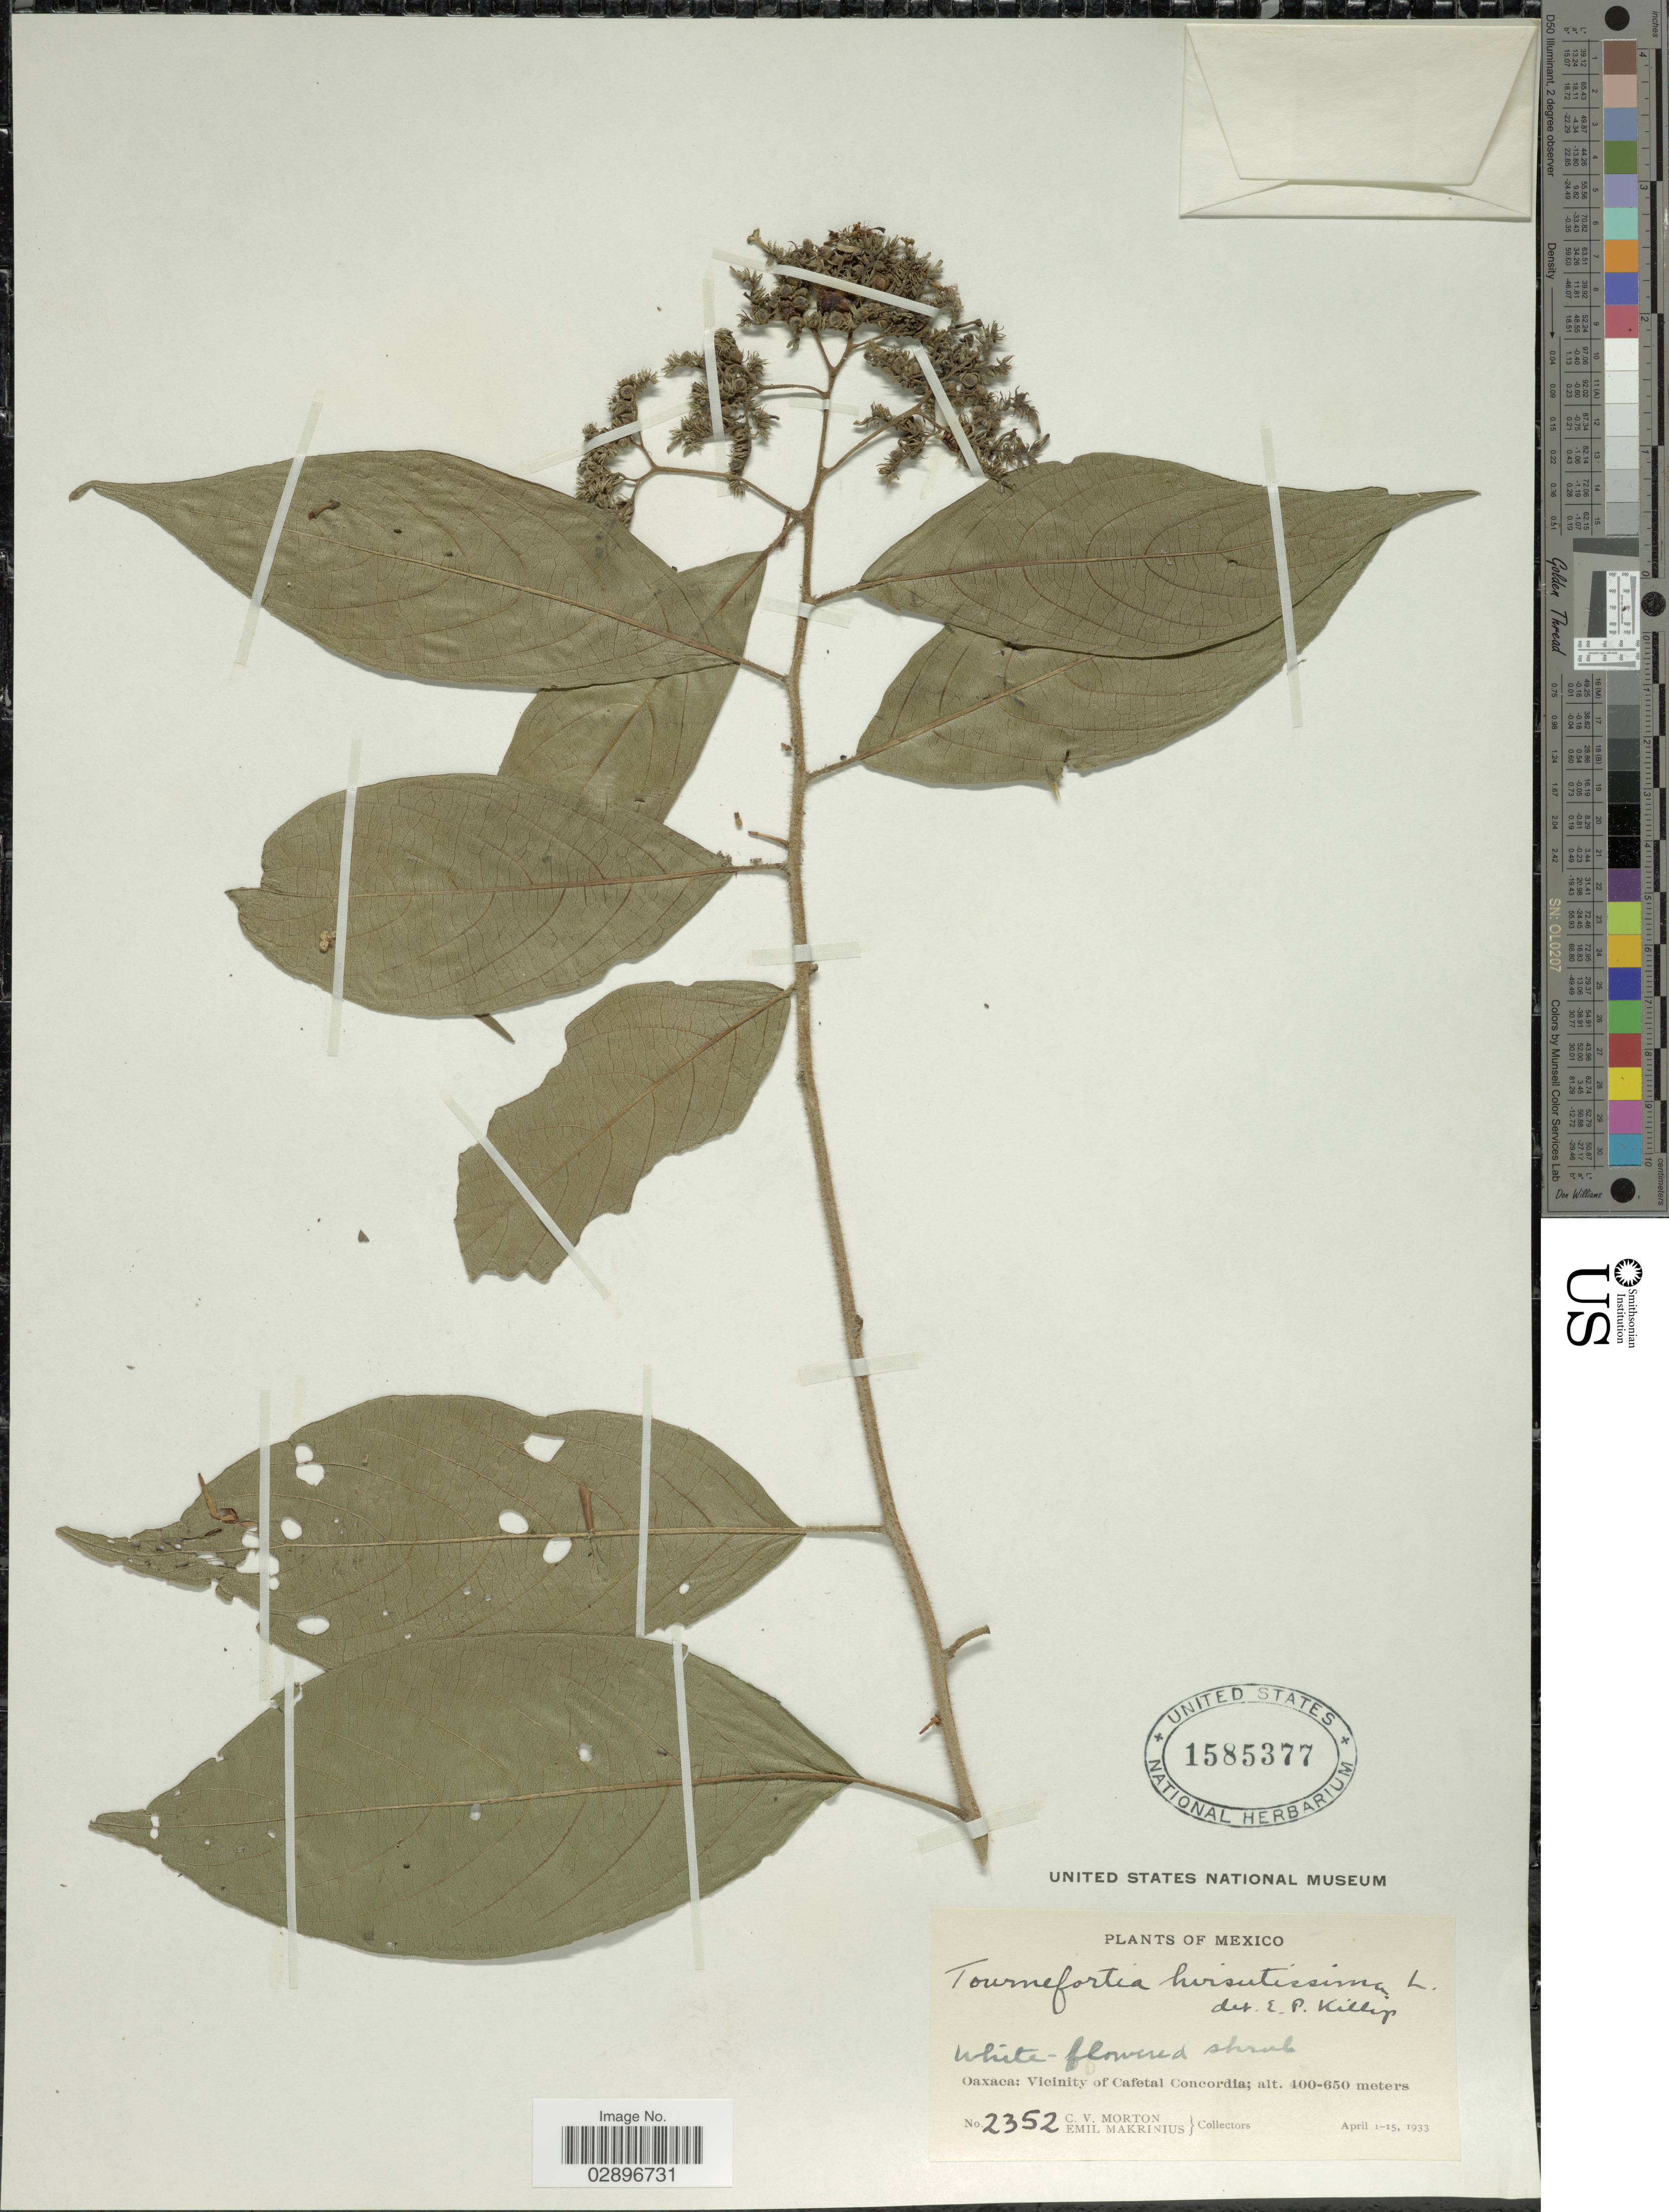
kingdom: Plantae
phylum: Tracheophyta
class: Magnoliopsida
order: Boraginales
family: Heliotropiaceae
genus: Tournefortia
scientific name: Tournefortia hirsutissima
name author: L.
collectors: C. V. Morton & E. Makrinus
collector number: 2352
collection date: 1933-04-01/1933-04-15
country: Mexico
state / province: Oaxaca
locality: Vicinity of Cafetal Concordia.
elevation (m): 400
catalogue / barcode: US 1585377